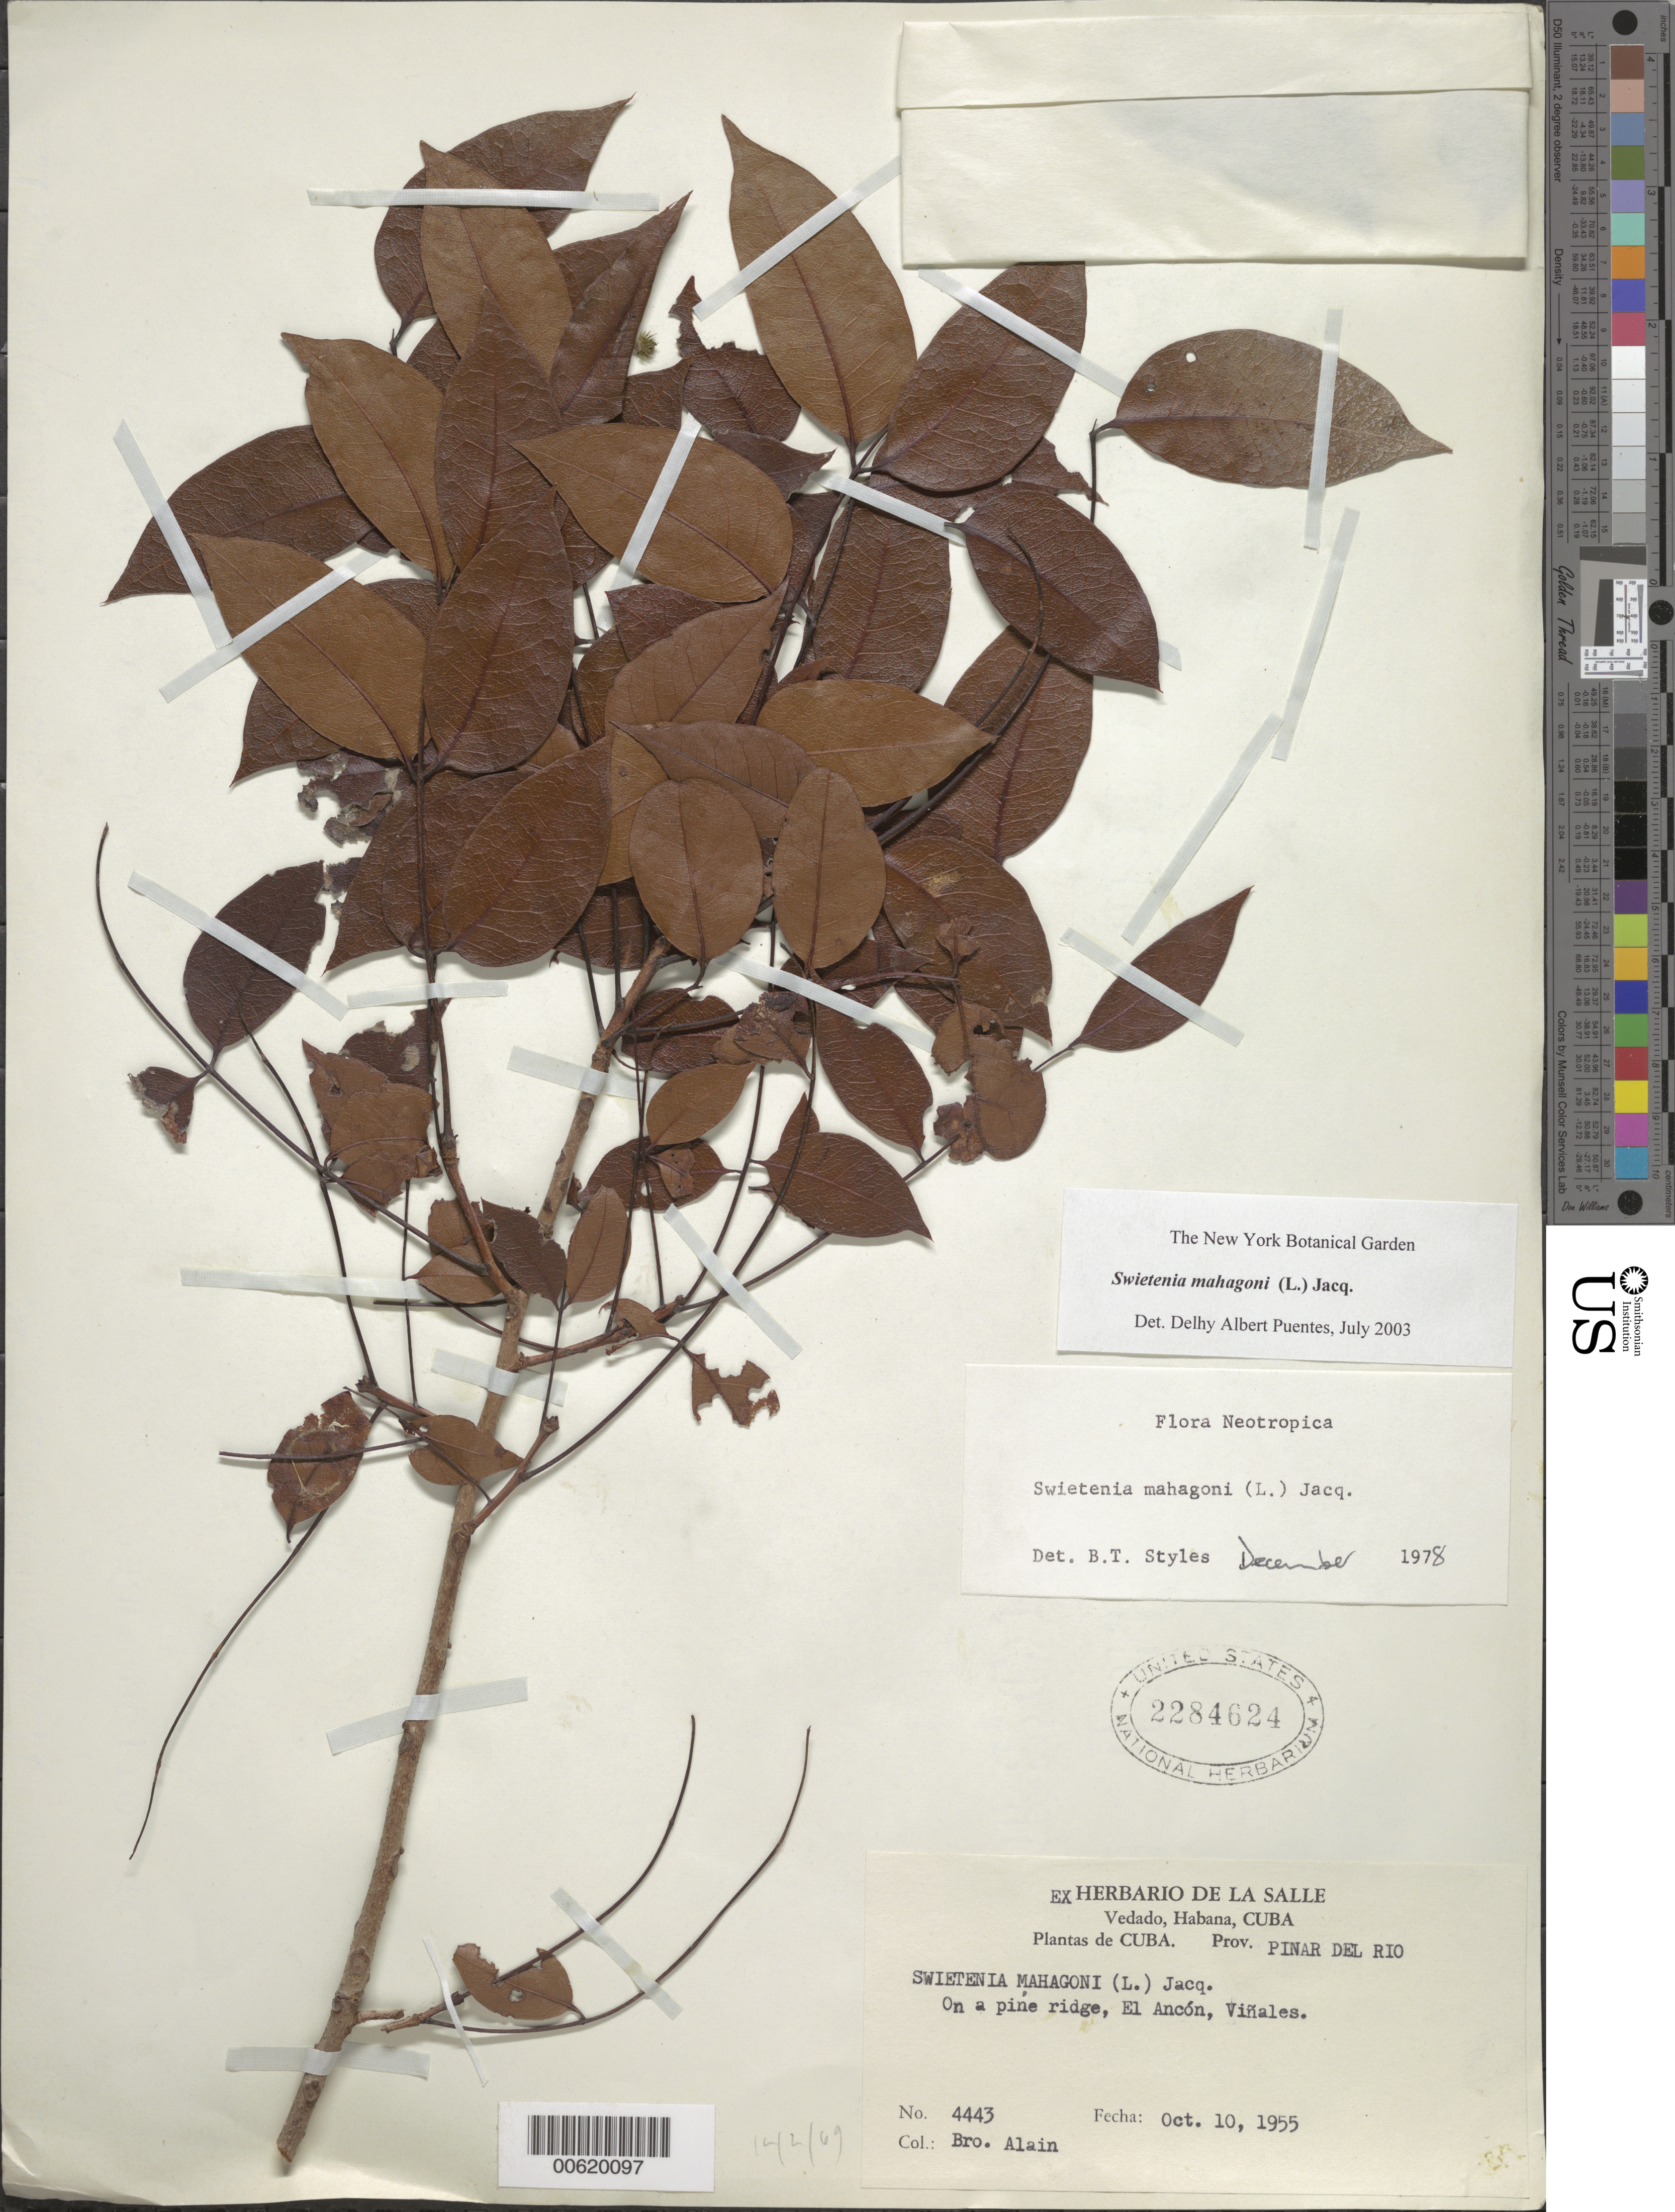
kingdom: Plantae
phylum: Tracheophyta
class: Magnoliopsida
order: Sapindales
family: Meliaceae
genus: Swietenia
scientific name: Swietenia mahagoni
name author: (L.) Jacq.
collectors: A. H. Liogier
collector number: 4443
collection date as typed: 10 Oct 1955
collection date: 1955-10-10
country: Cuba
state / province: Pinar del Río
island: Greater Antilles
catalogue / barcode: US 2284624